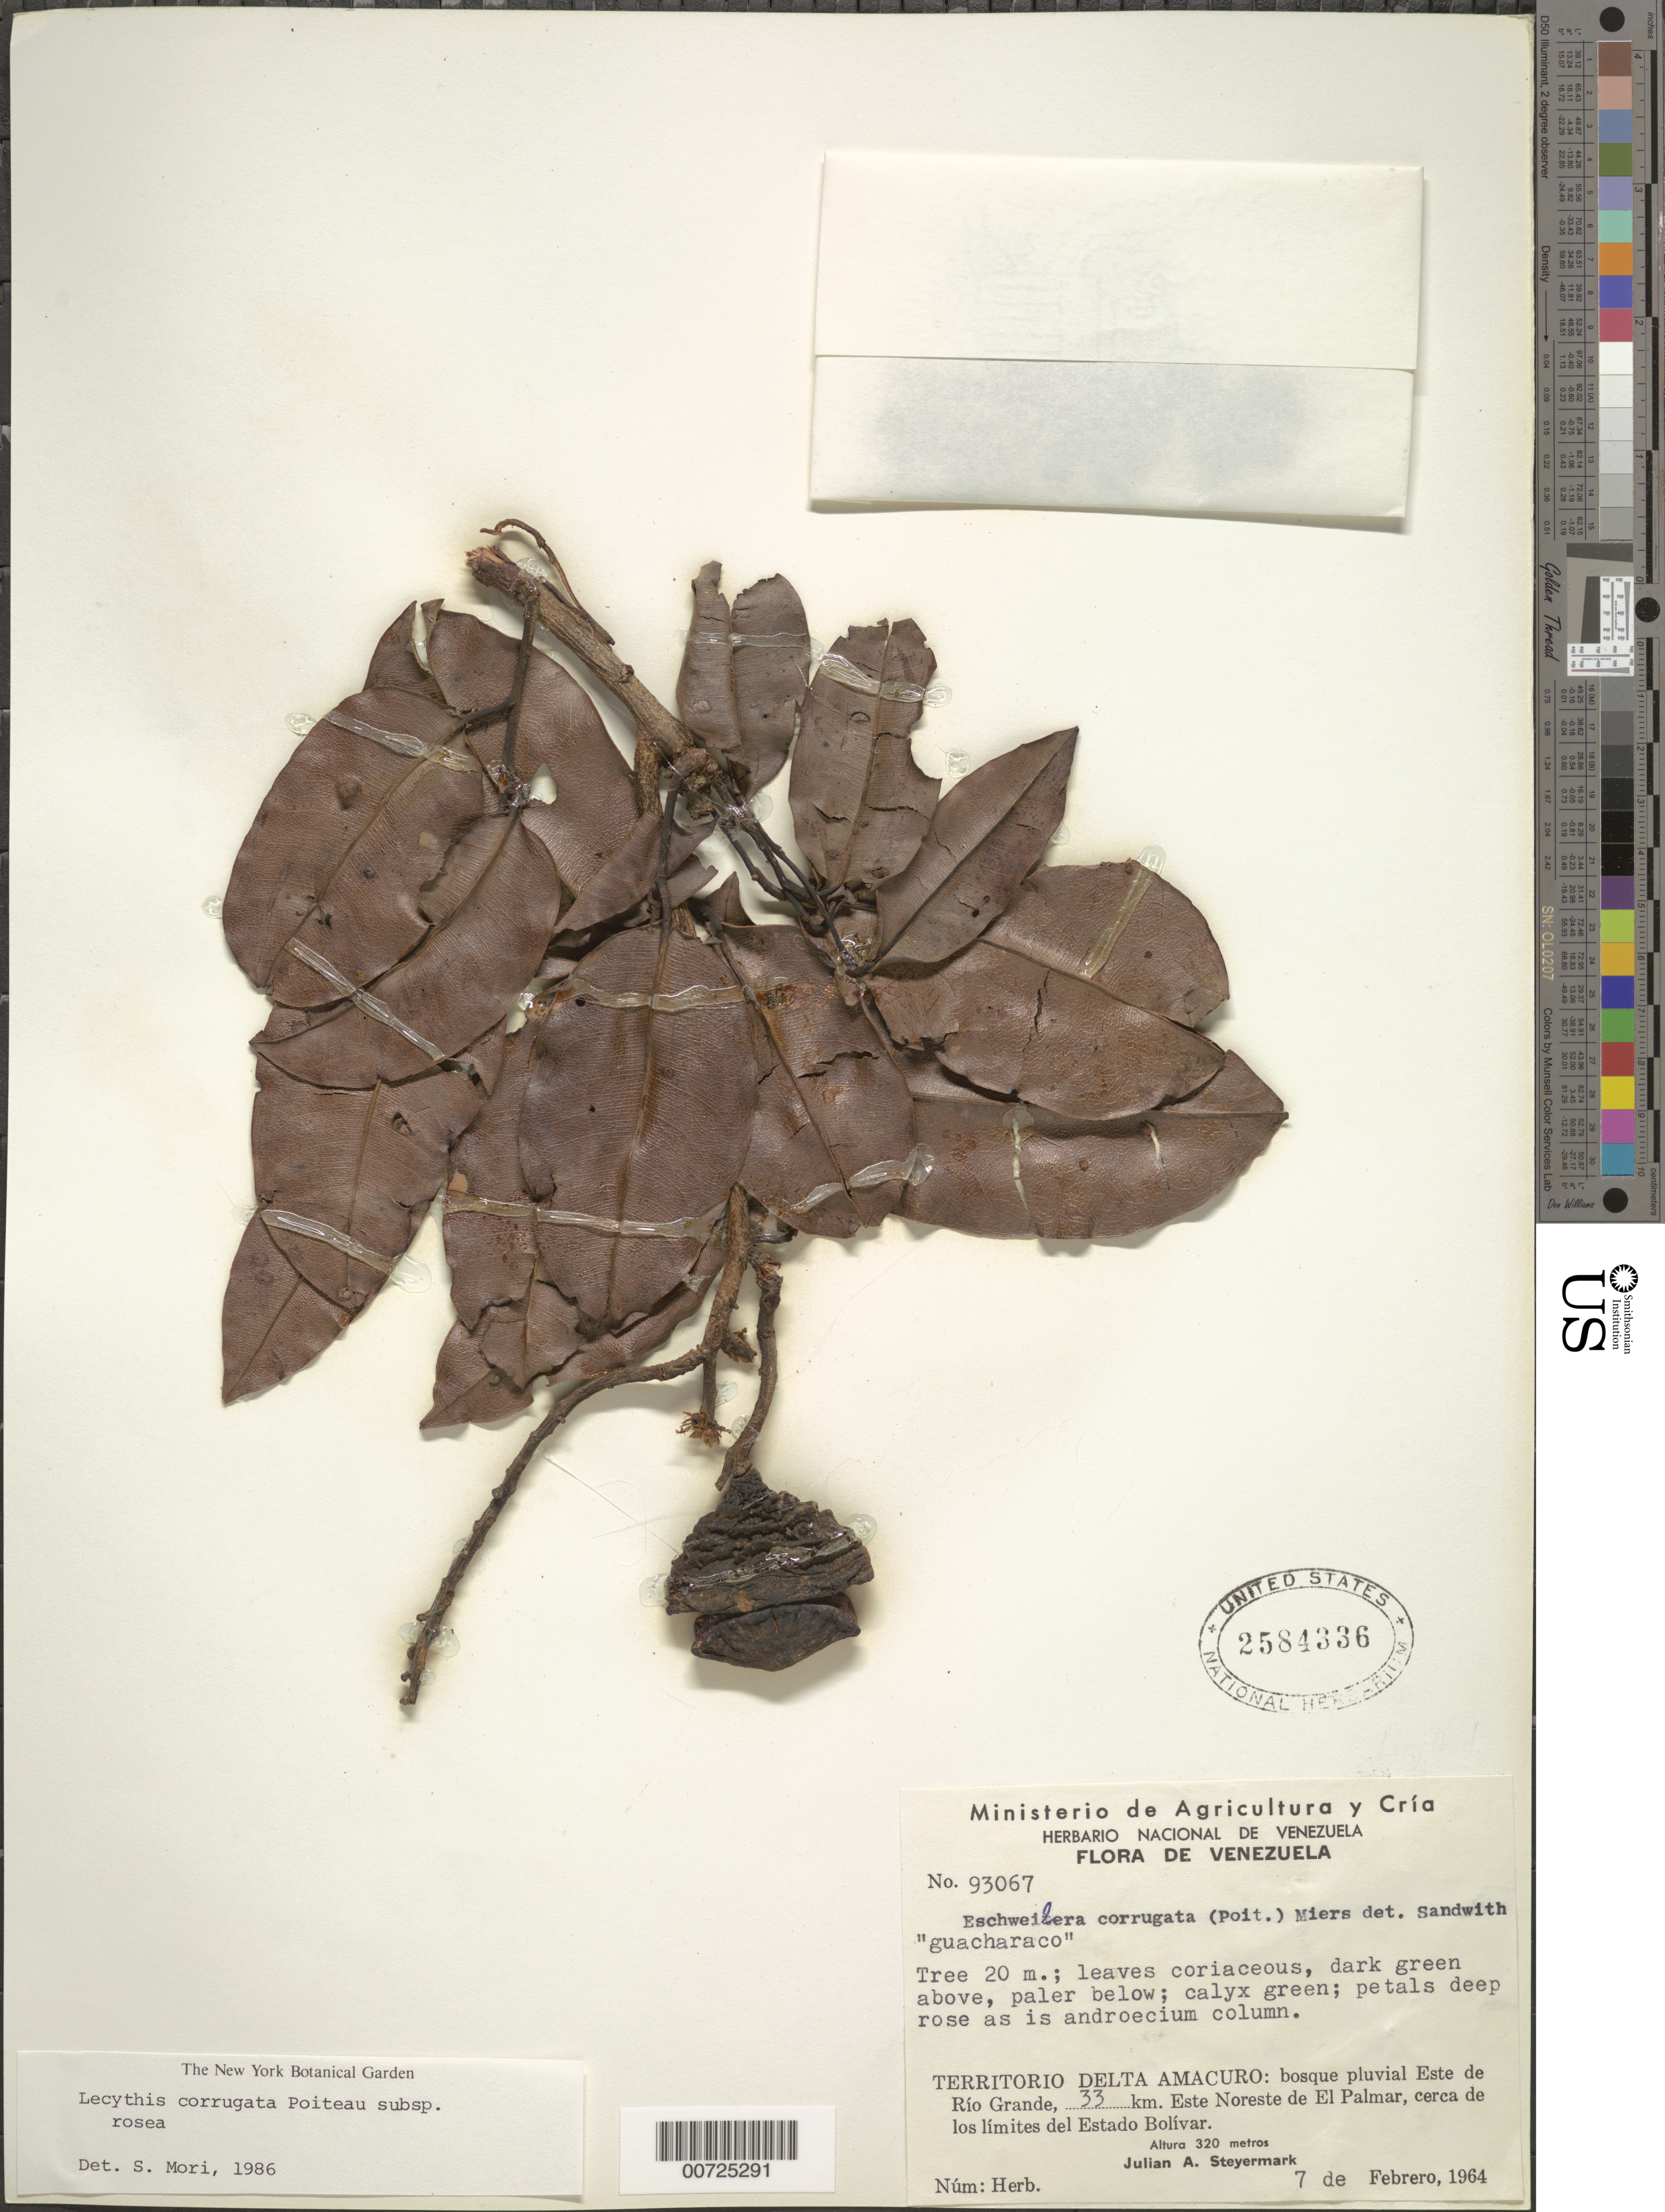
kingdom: Plantae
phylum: Tracheophyta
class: Magnoliopsida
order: Ericales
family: Lecythidaceae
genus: Lecythis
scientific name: Lecythis corrugata subsp. rosea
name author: (O. Berg) S.A. Mori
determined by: Mori, Scott A.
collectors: J. Steyermark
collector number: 93067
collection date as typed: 7-Feb-64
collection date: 1964-02-07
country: Venezuela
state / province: Delta Amacuro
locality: Este de Río Grande, 33 km ENE de El Palmar, cerca de los limites del Estado Bolívar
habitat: Rainforest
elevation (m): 320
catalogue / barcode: US 2584336